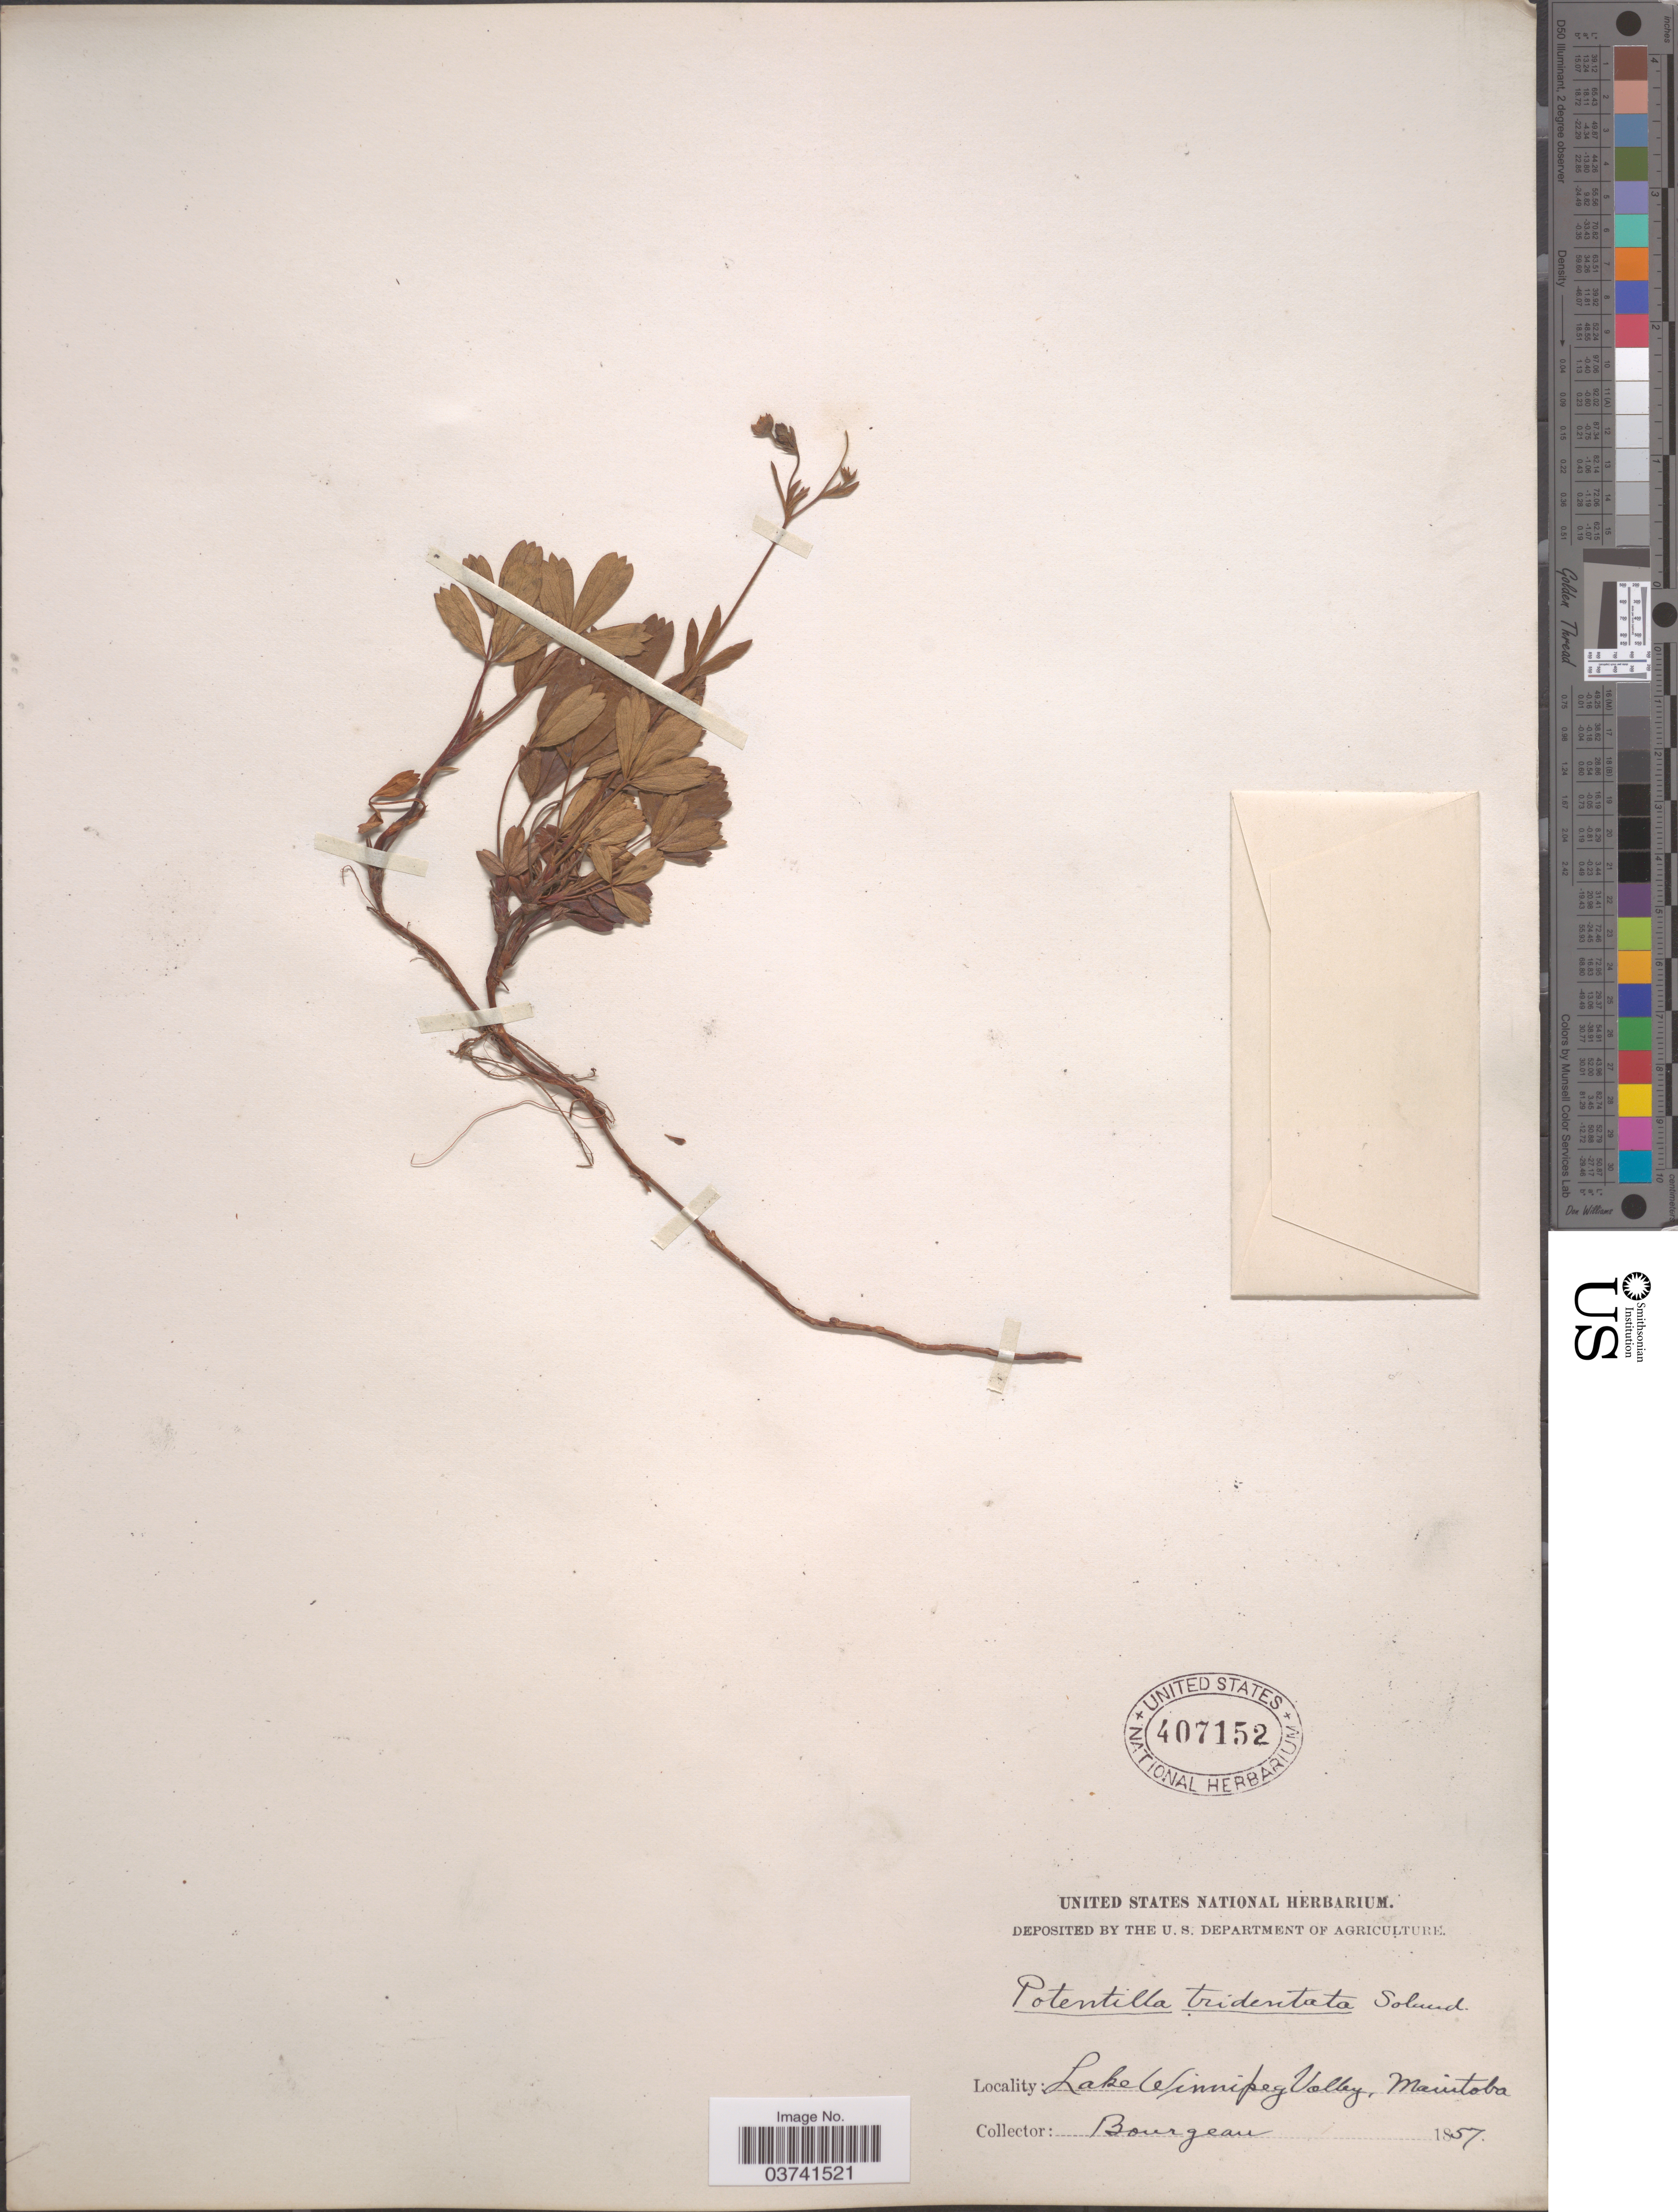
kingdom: Plantae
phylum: Tracheophyta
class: Magnoliopsida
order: Rosales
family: Rosaceae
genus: Potentilla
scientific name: Potentilla tridentata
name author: Aiton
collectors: -. Bourgeau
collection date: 1857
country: Canada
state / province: Manitoba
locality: Lake Winnipeg Valley.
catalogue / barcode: US 407152